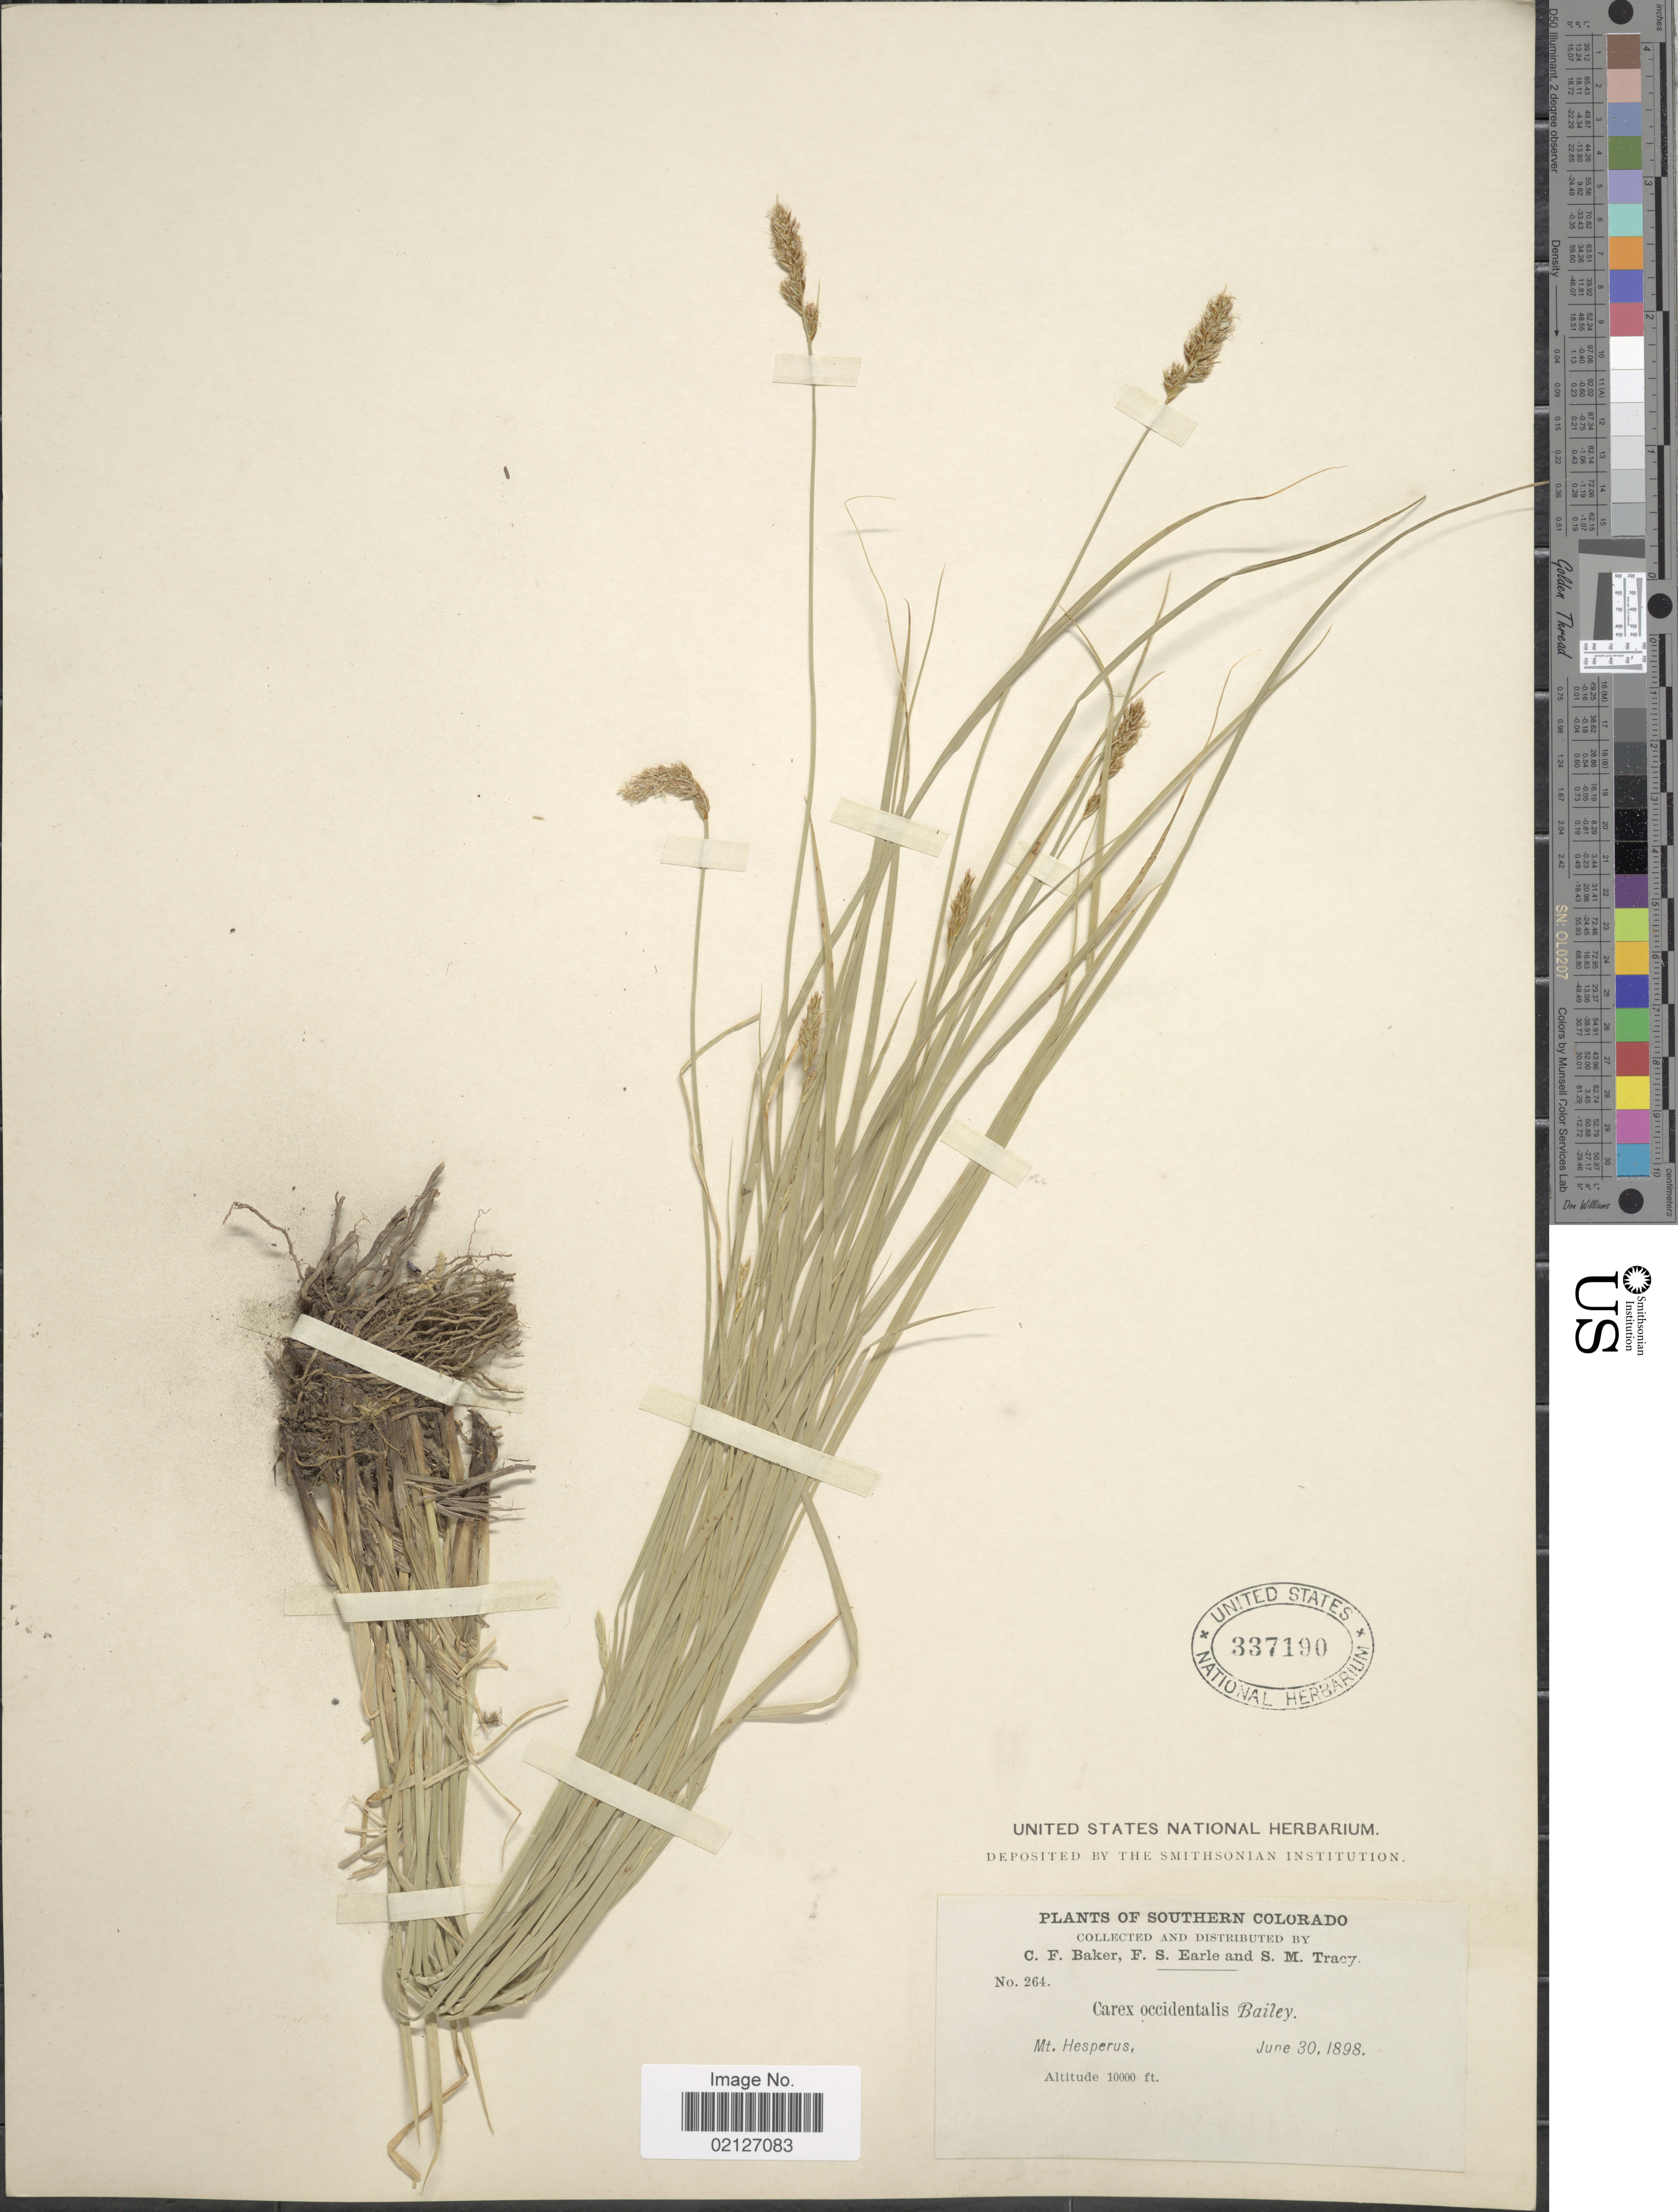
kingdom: Plantae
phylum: Tracheophyta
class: Liliopsida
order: Poales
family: Cyperaceae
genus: Carex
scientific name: Carex occidentalis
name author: L.H. Bailey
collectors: C. F. Baker, F. S. Earle & S. M. Tracy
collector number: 264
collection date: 1898-06-30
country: United States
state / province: Colorado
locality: Southern Colorado, Mt. Hesperus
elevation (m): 3048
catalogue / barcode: US 337190